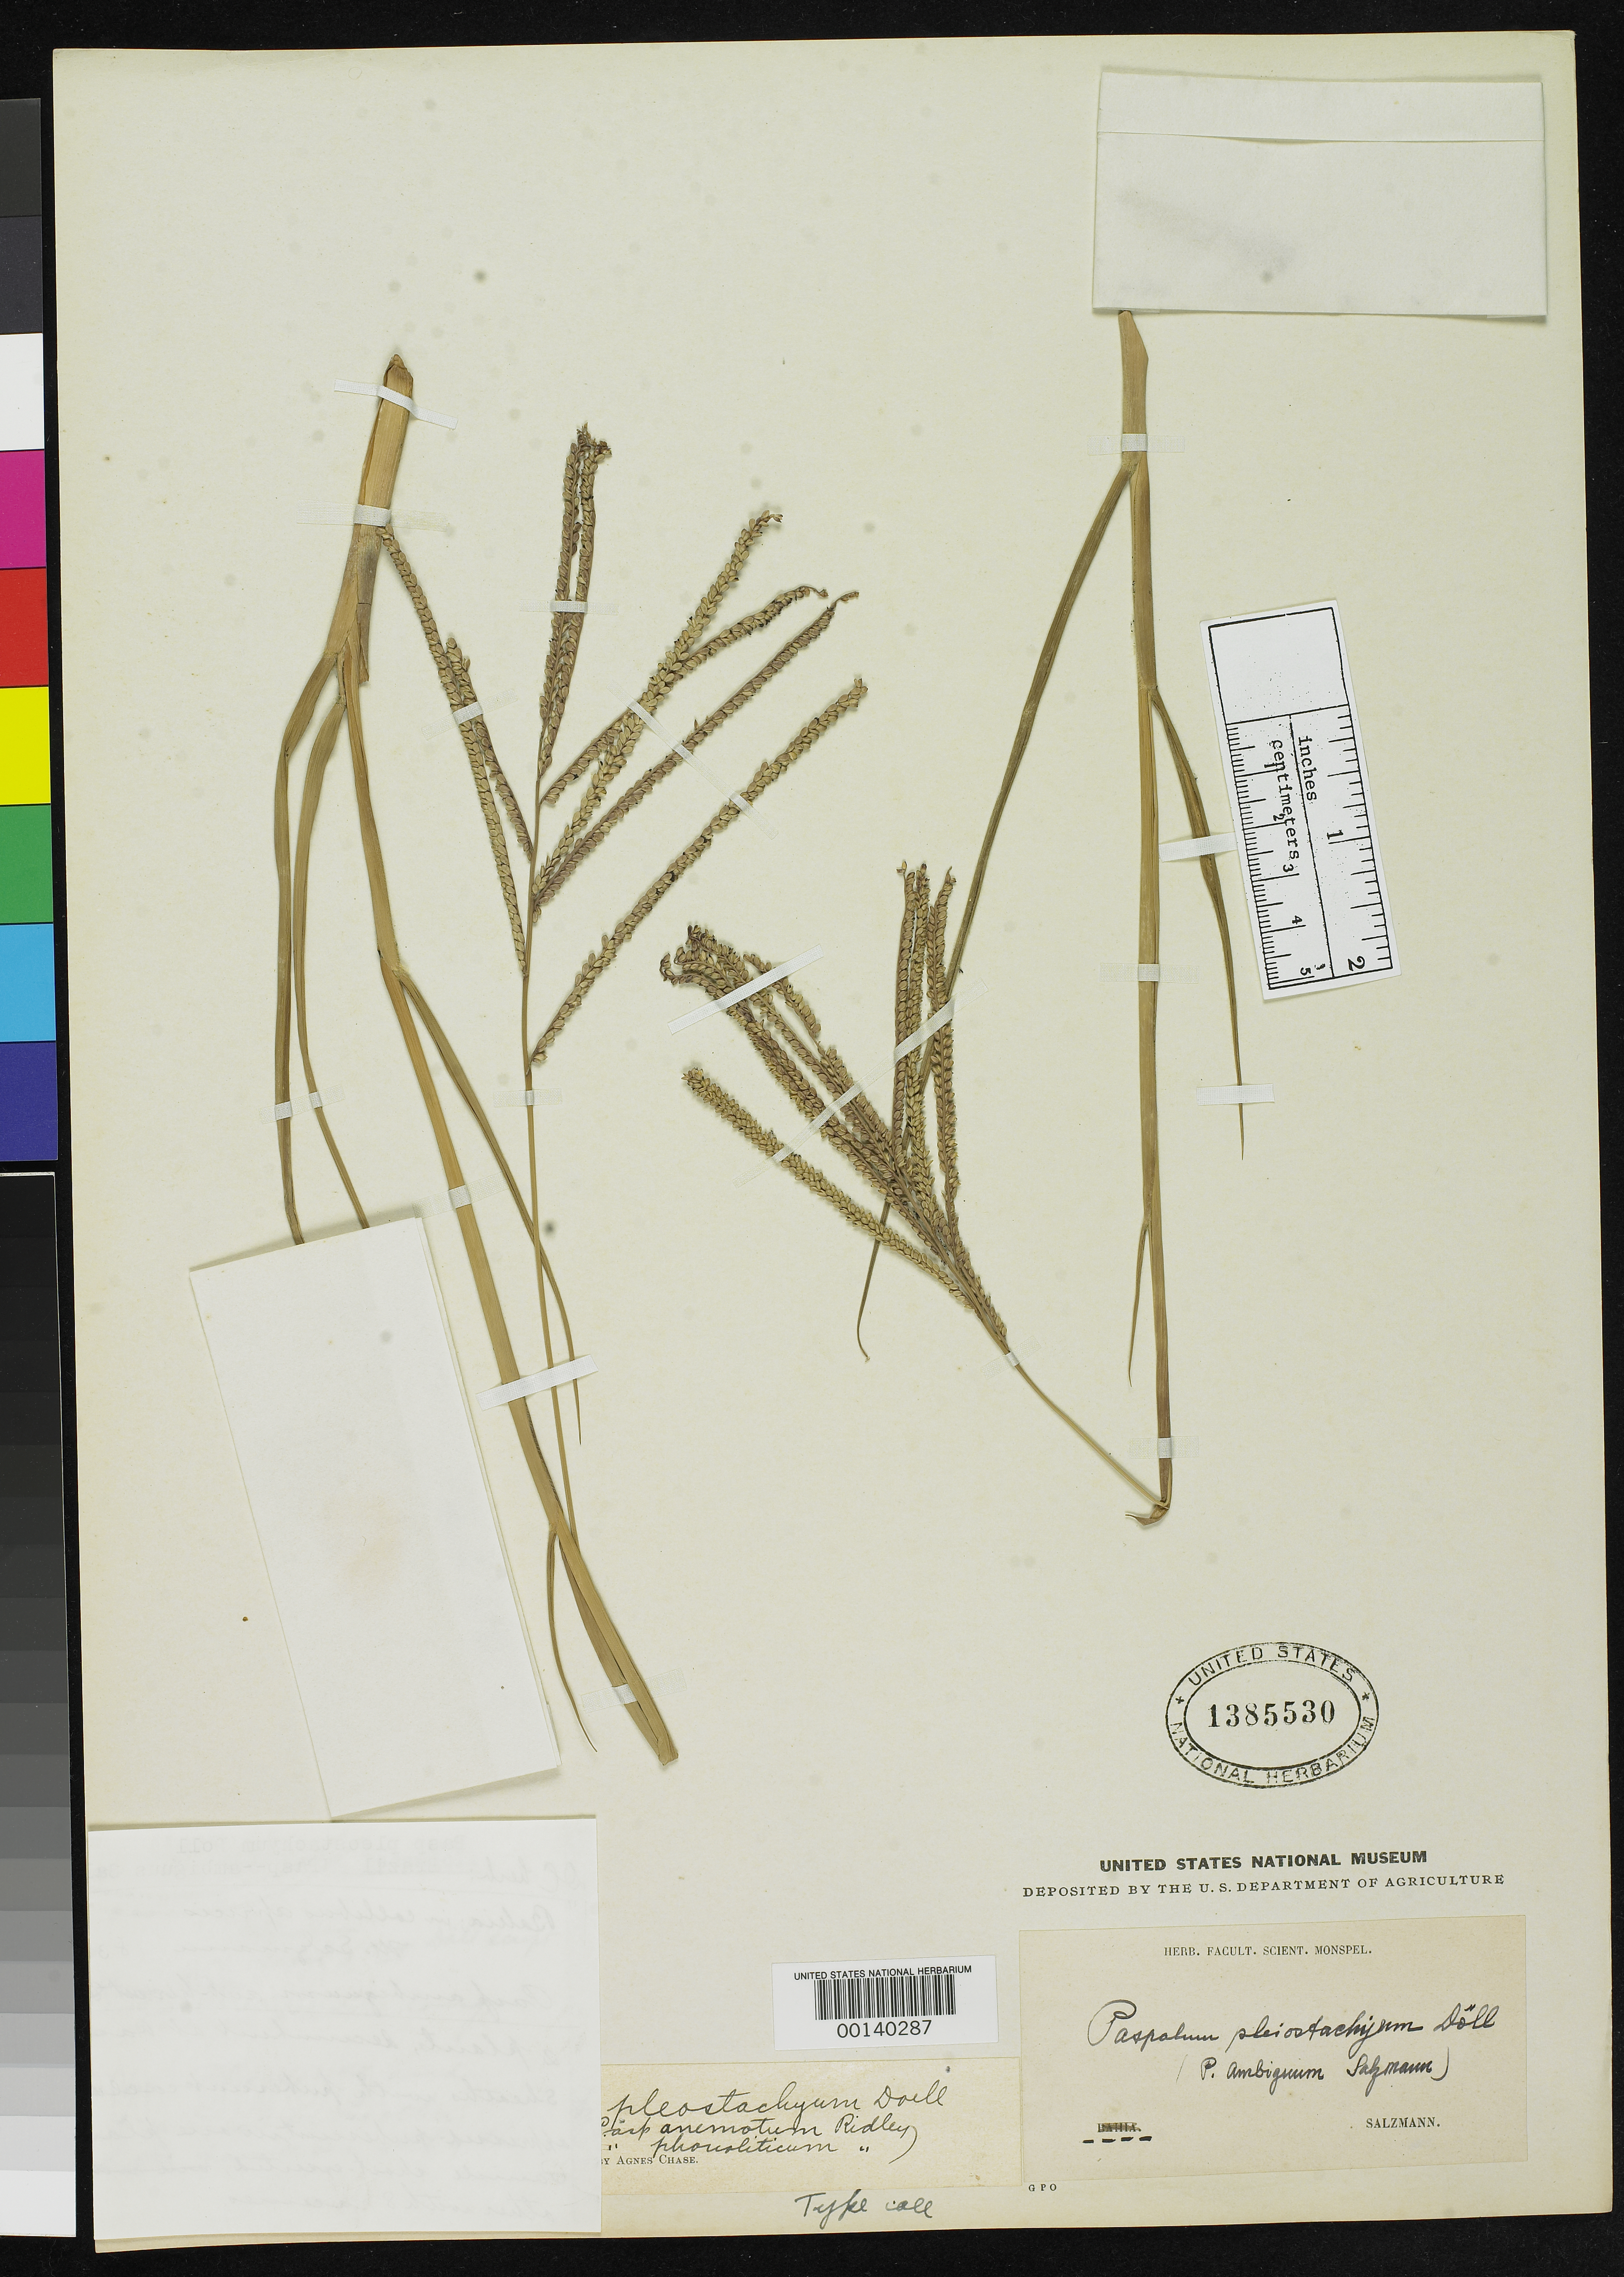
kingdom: Plantae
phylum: Tracheophyta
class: Liliopsida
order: Poales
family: Poaceae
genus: Paspalum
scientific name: Paspalum pleostachyum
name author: Döll in Mart.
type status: Type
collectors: P. Salzmann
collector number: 665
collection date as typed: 1830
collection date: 1830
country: Brazil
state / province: Bahia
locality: Salvador.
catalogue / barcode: US 1385530